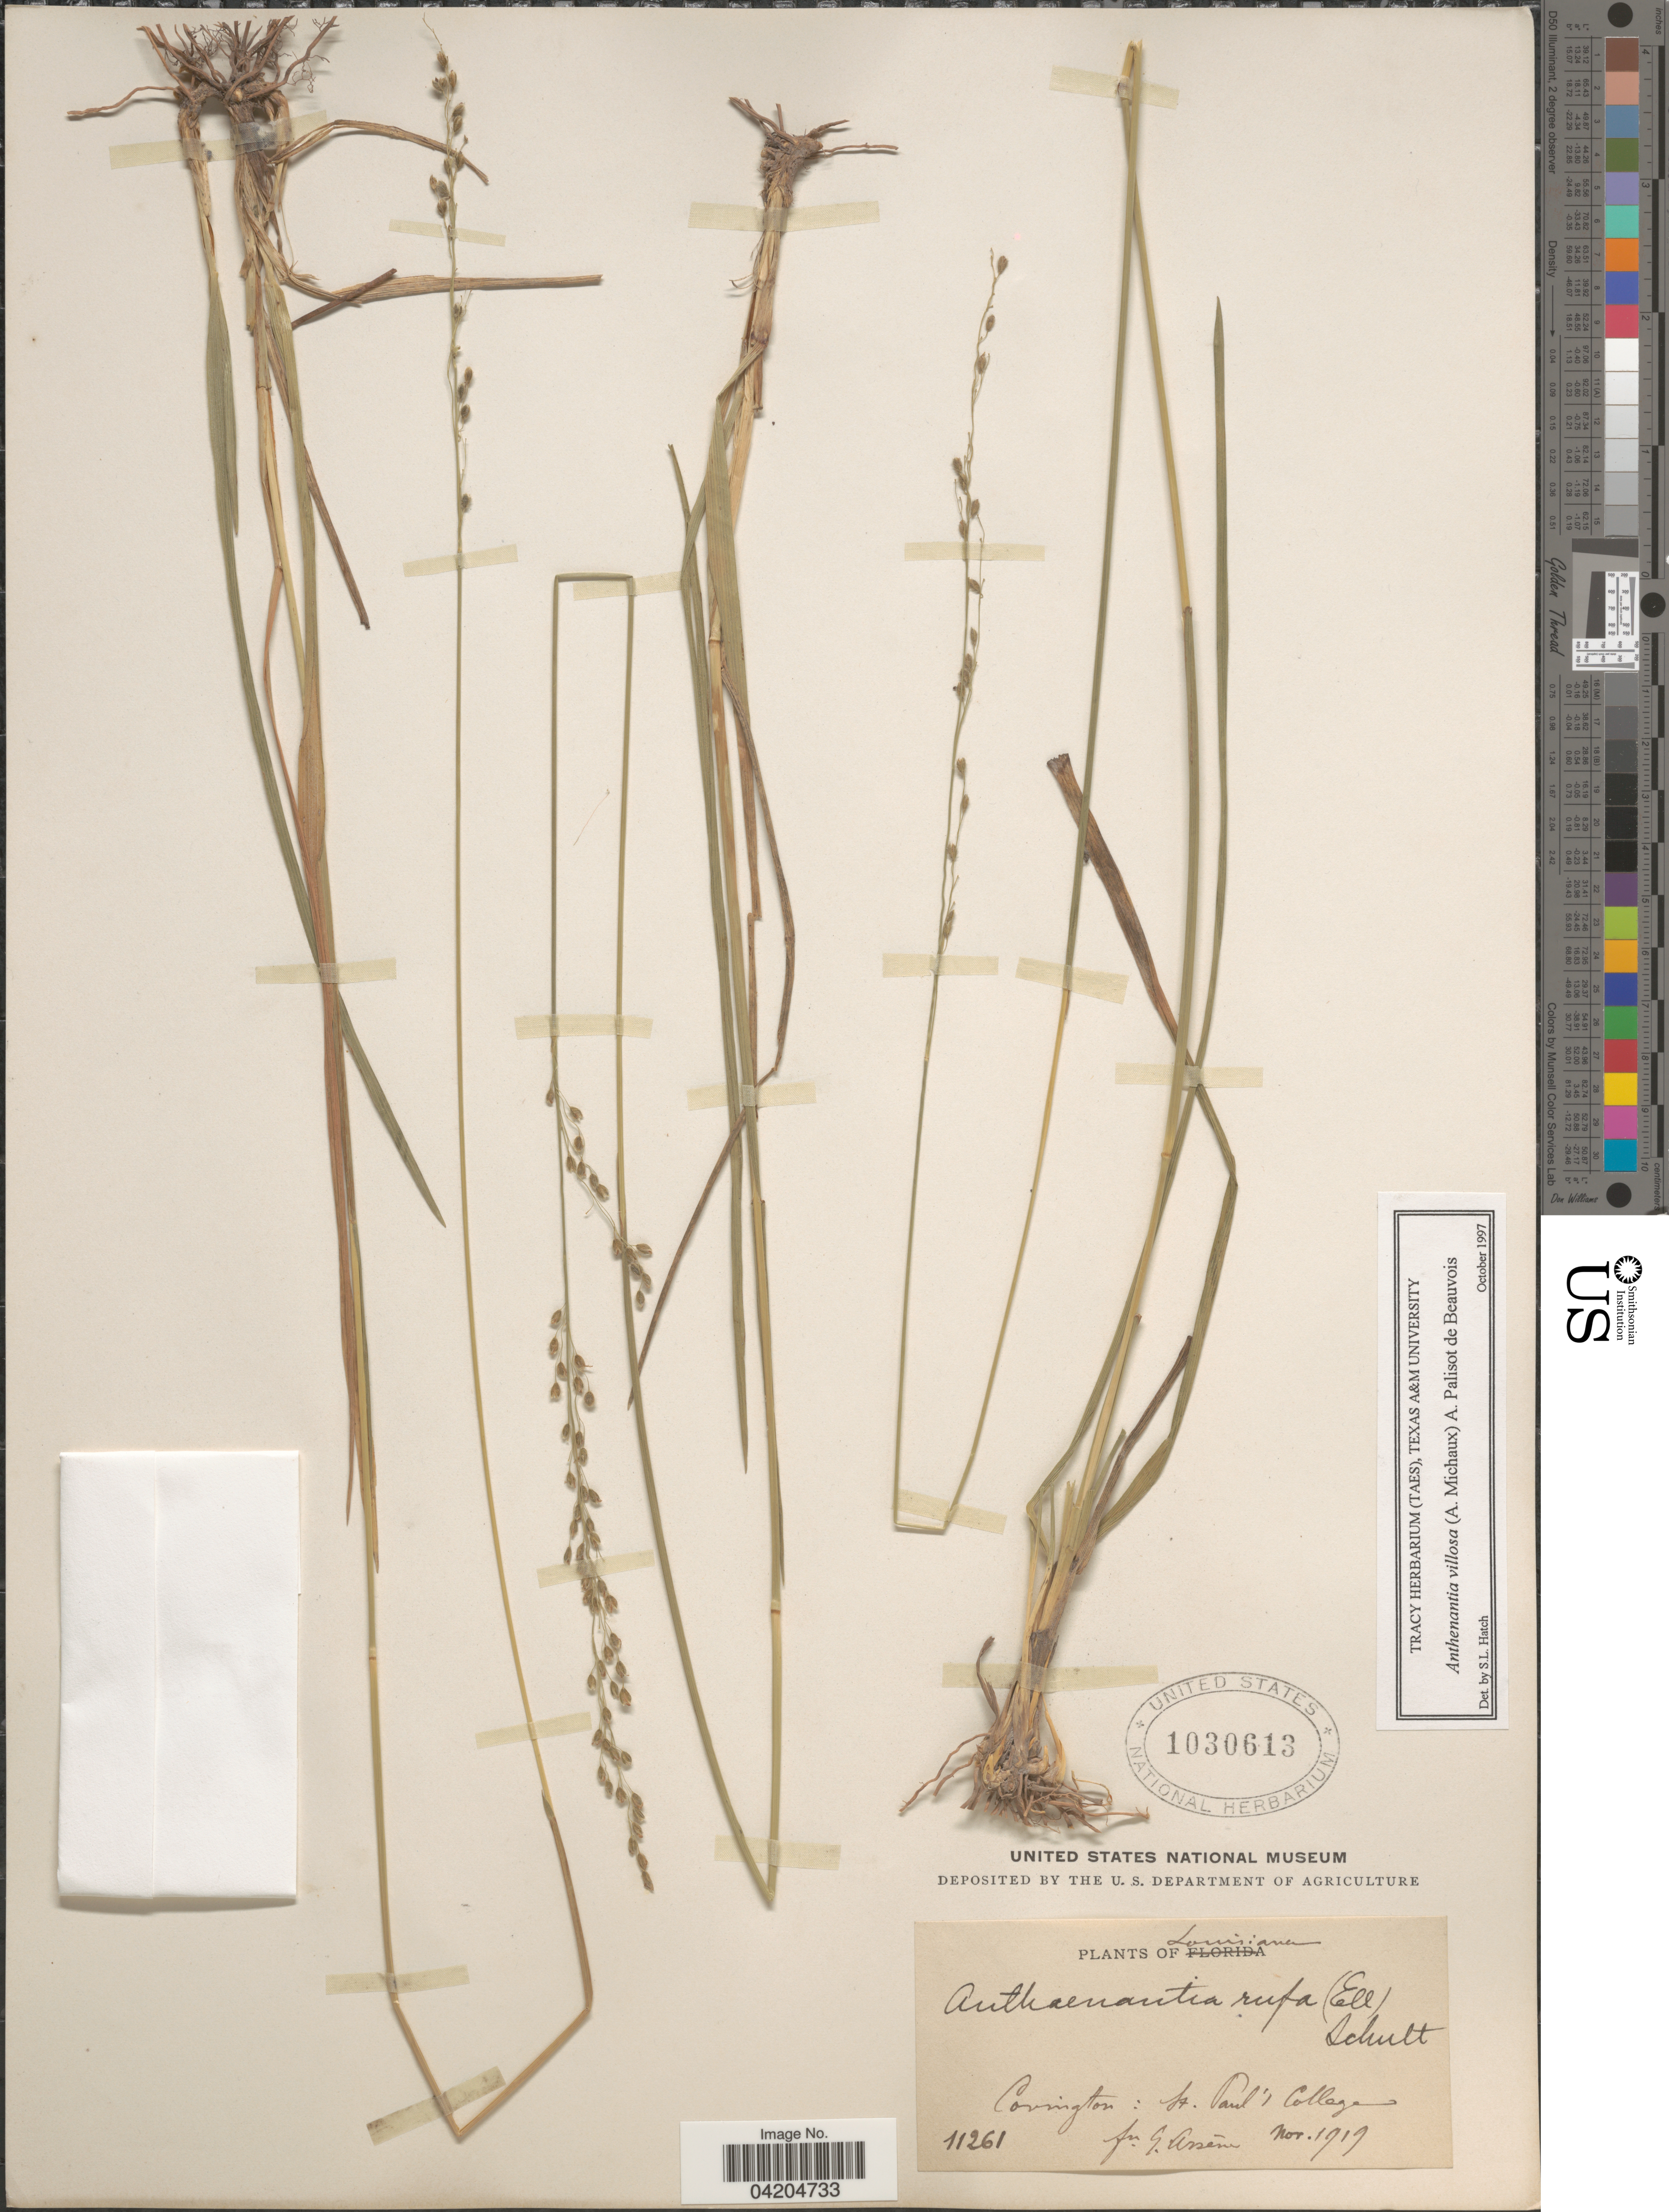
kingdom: Plantae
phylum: Tracheophyta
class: Liliopsida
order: Poales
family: Poaceae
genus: Anthaenantia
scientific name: Anthaenantia villosa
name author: (Michx.) P. Beauv.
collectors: Bro. G. Arsène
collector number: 11261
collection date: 1919-11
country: United States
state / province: Louisiana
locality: Covington: St. Paul's College.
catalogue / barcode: US 1030613